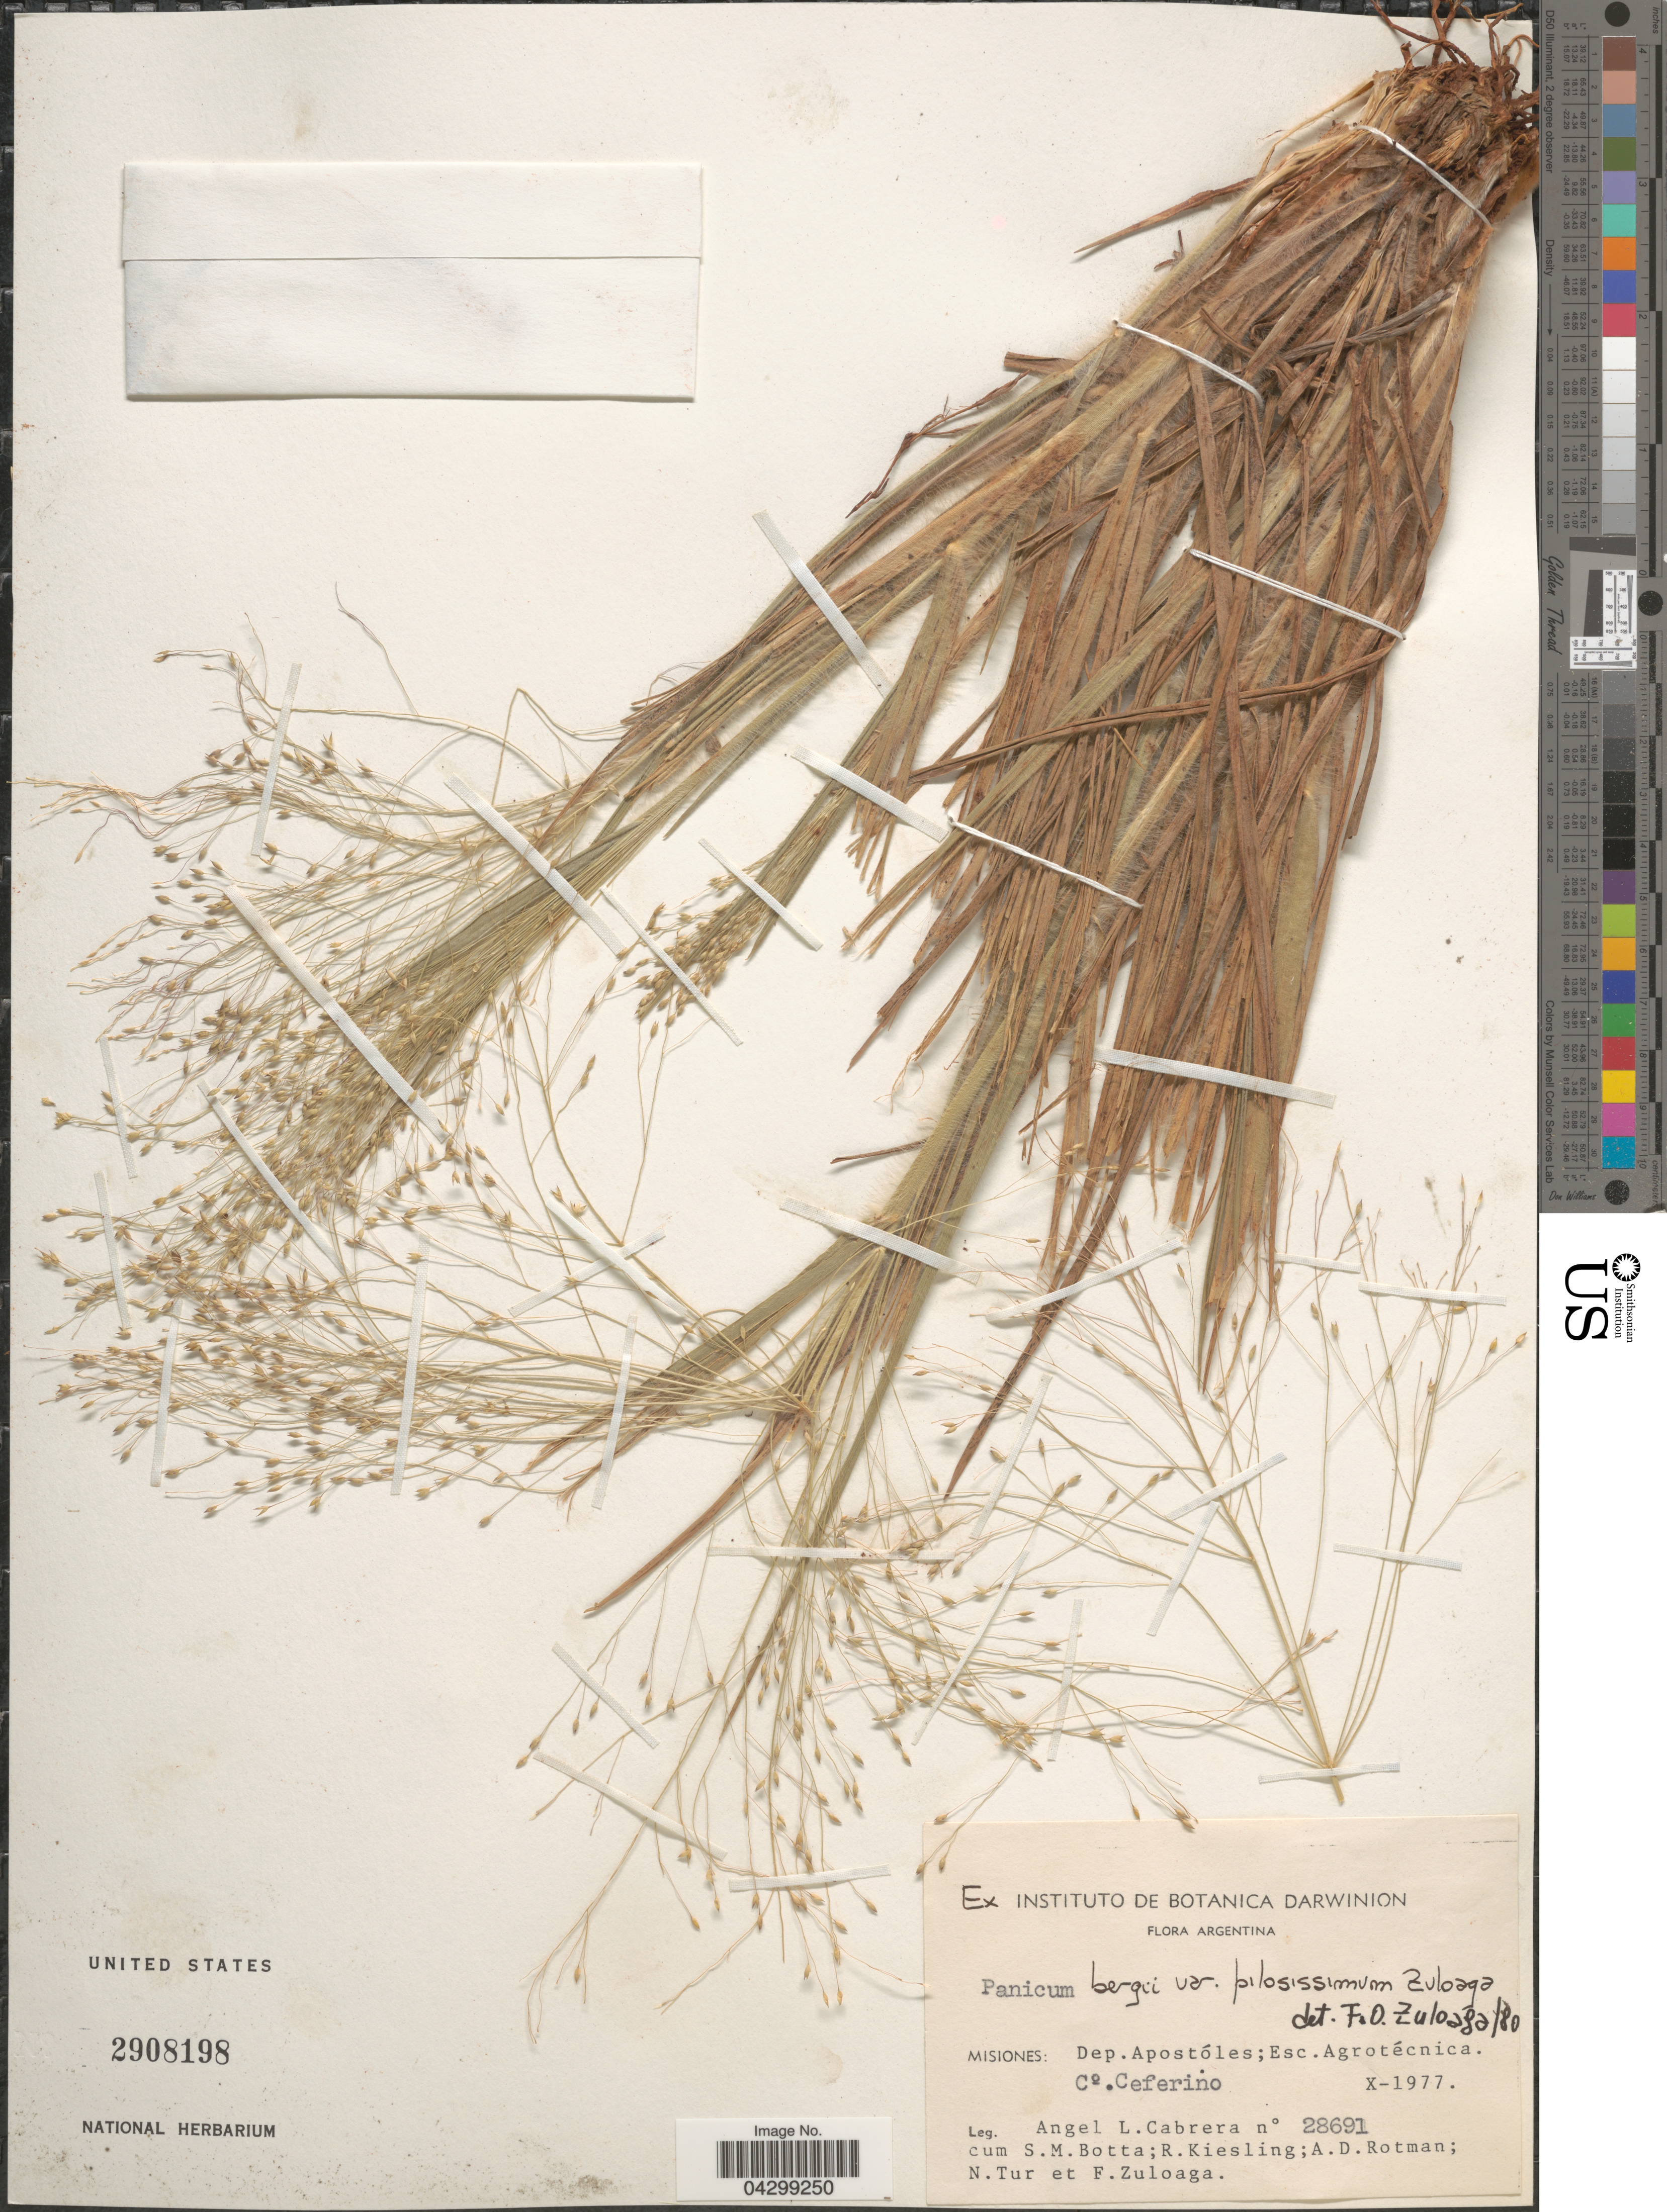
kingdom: Plantae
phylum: Tracheophyta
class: Liliopsida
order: Poales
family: Poaceae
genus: Panicum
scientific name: Panicum bergii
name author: Arechav.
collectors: A. L. Cabrera, S. Botta, R. Kiesling, A. D. Rotman & et al.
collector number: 28691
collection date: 1977-10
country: Argentina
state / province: Misiones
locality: Dep. Apostóles; Esc. Agrotécnica. Co. Ceferino.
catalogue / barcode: US 2908198